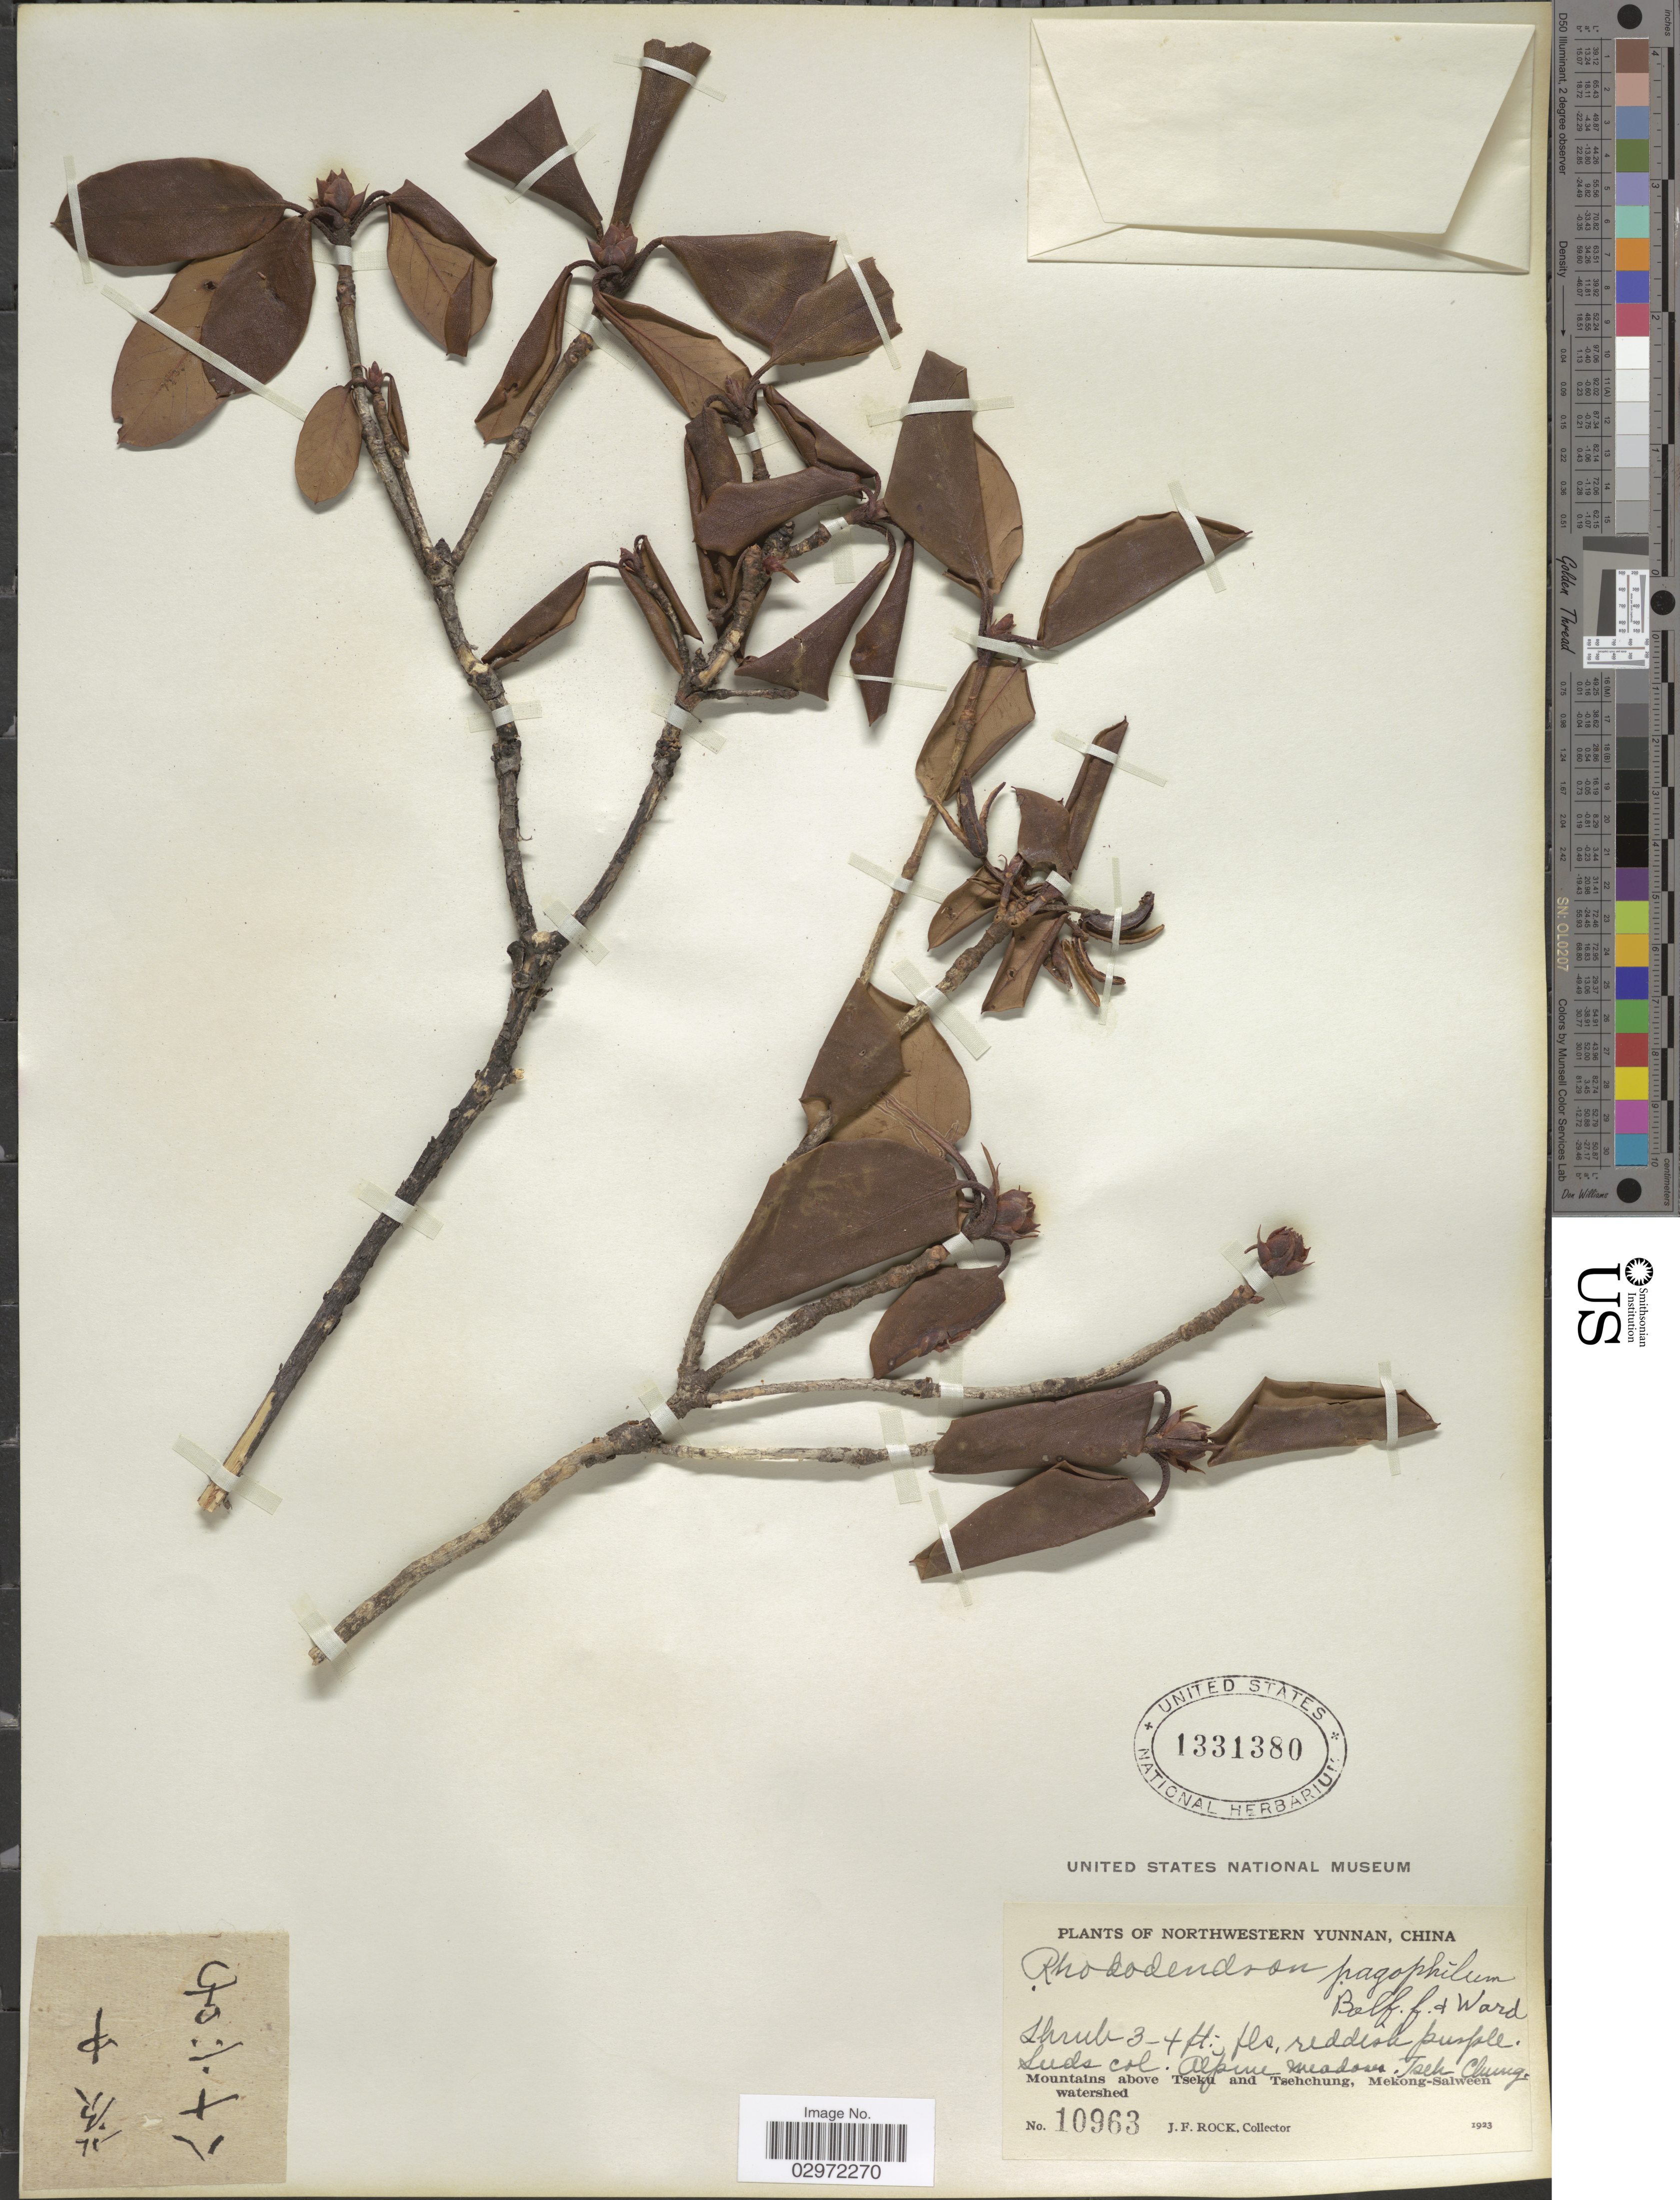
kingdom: Plantae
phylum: Tracheophyta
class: Magnoliopsida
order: Ericales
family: Ericaceae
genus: Rhododendron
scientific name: Rhododendron pagophilum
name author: Balf. f. & Kingdon-Ward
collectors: J. Rock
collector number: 10963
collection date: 1923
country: China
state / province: Yunnan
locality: Northwestern Yunnan, Alpine meadows. Tseh Chung, Mountains above Tseku and Tsehchung, Mekong-Salween watershed.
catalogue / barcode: US 1331380